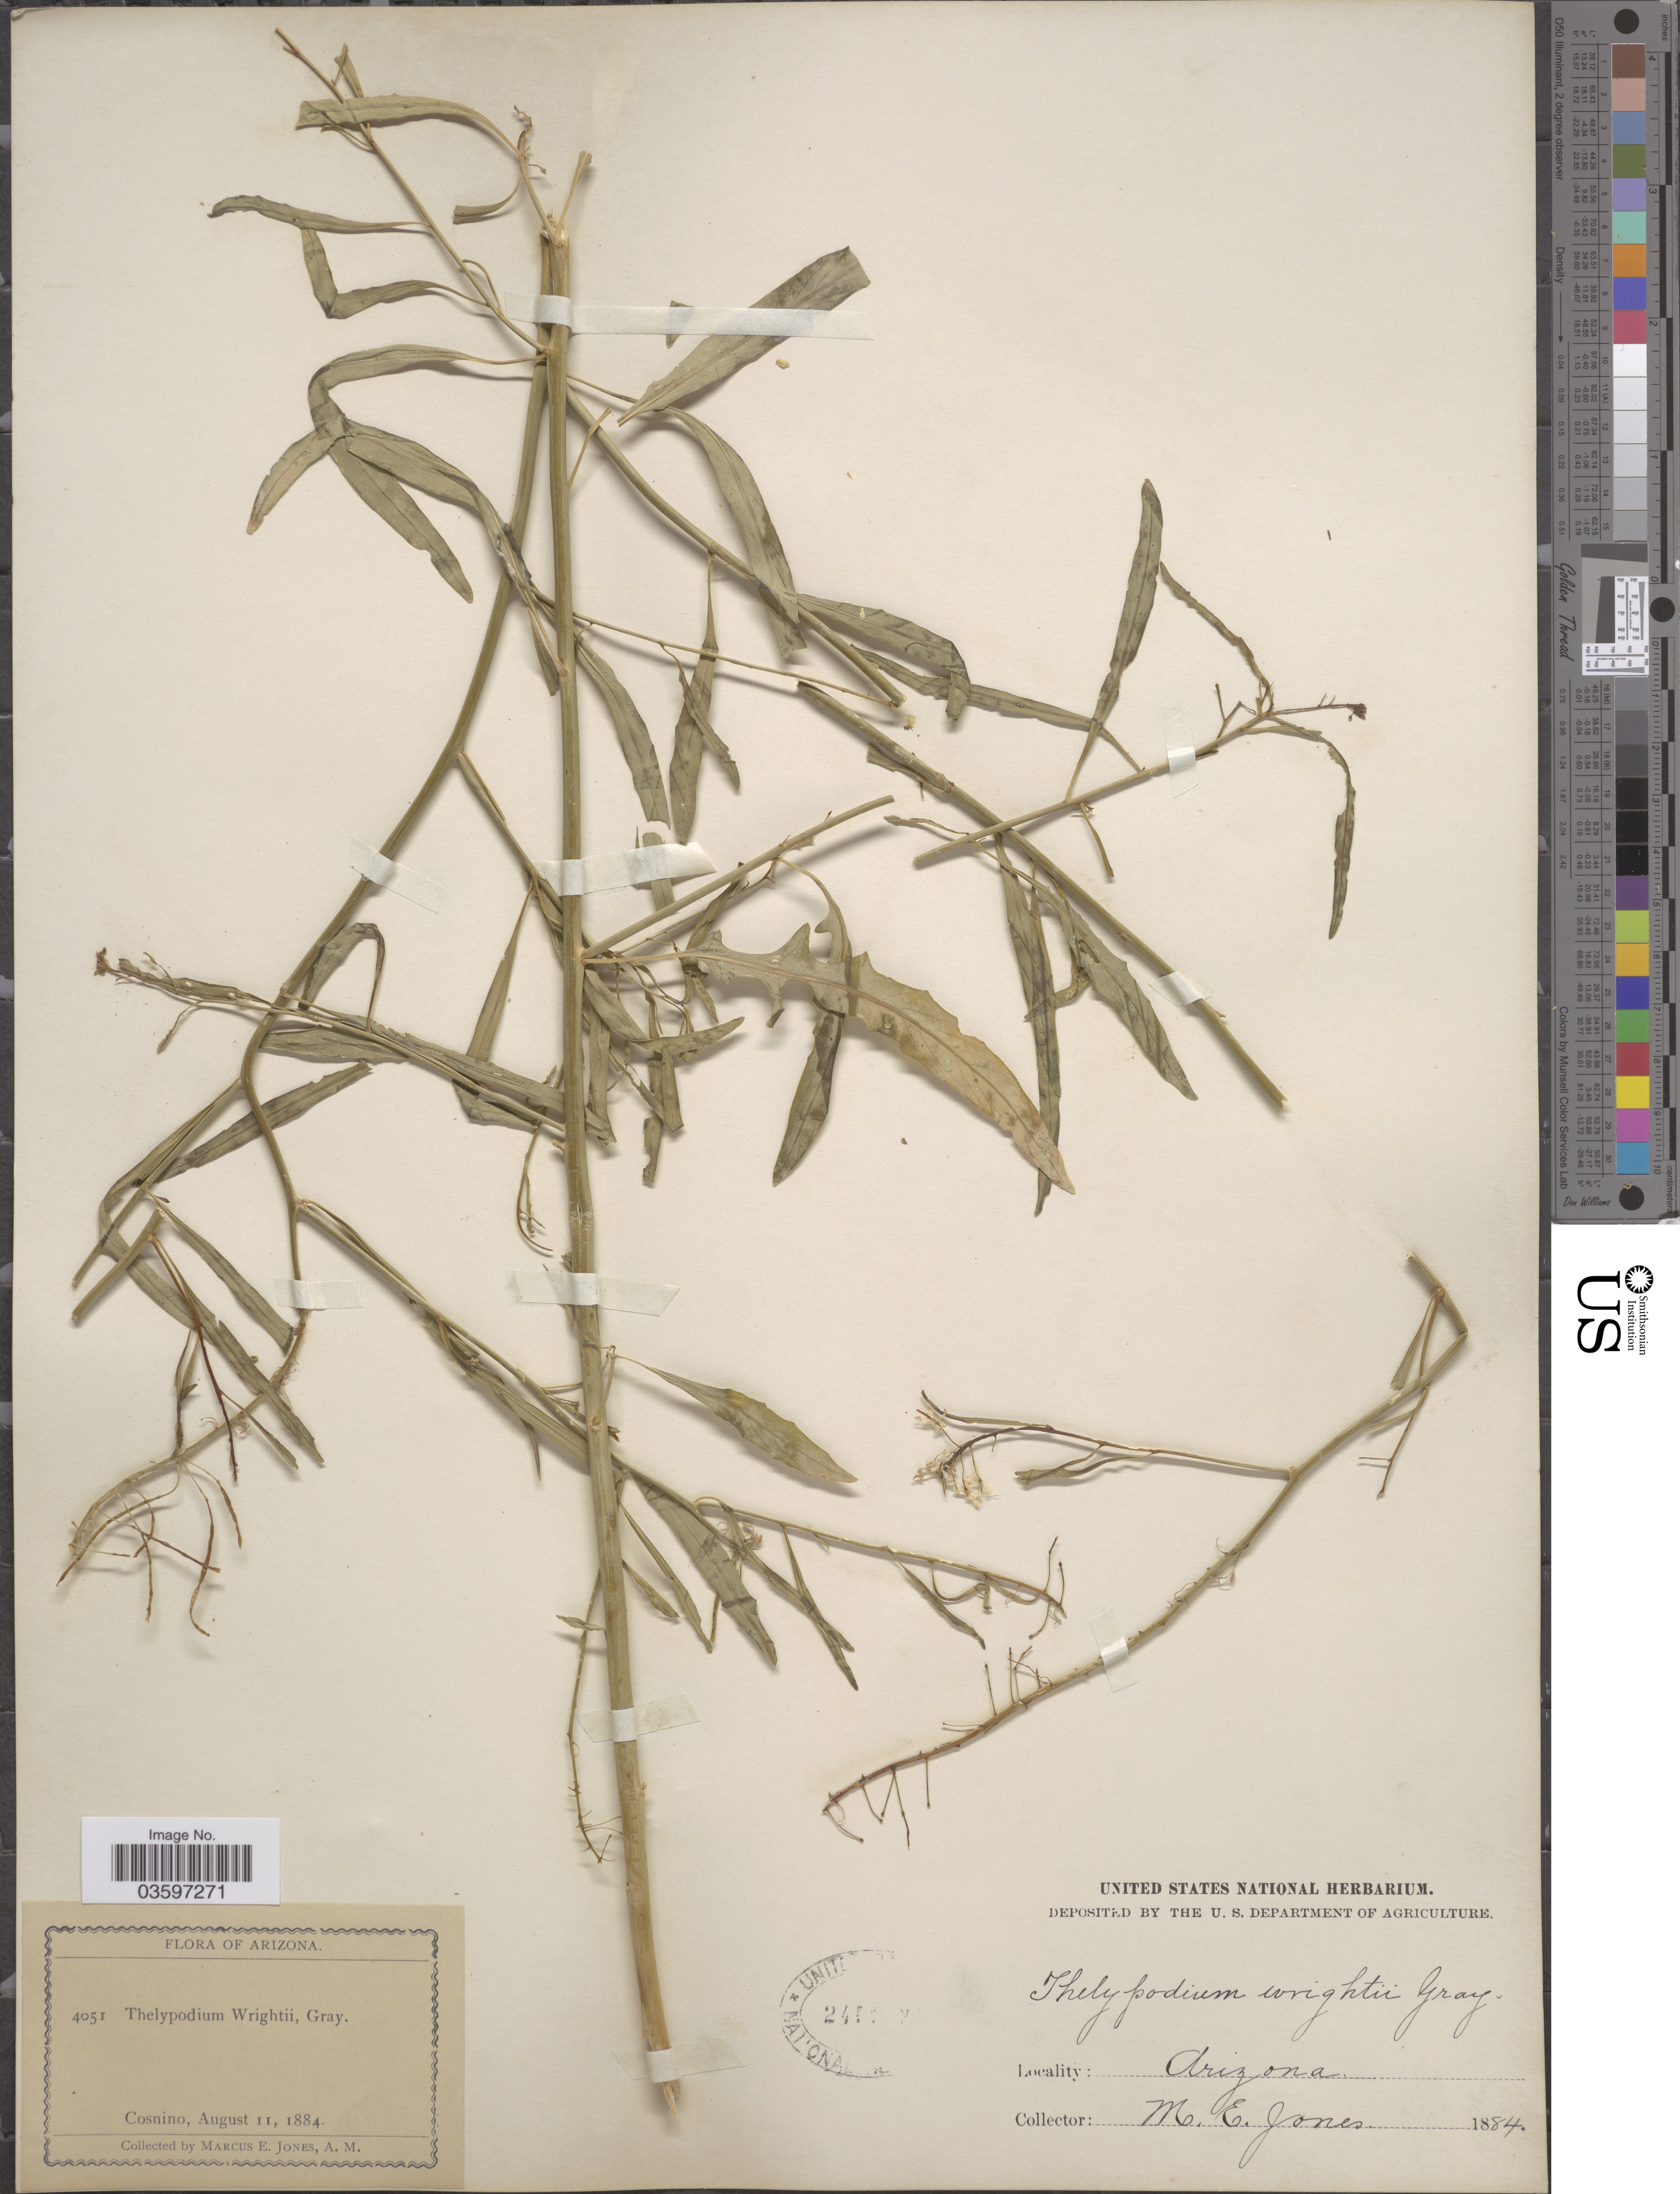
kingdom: Plantae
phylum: Tracheophyta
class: Magnoliopsida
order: Brassicales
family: Brassicaceae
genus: Stanleyella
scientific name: Stanleyella wrightii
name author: Rydb.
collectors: M. E. Jones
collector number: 4051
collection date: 1884-08-11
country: United States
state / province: Arizona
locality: Cosnino.